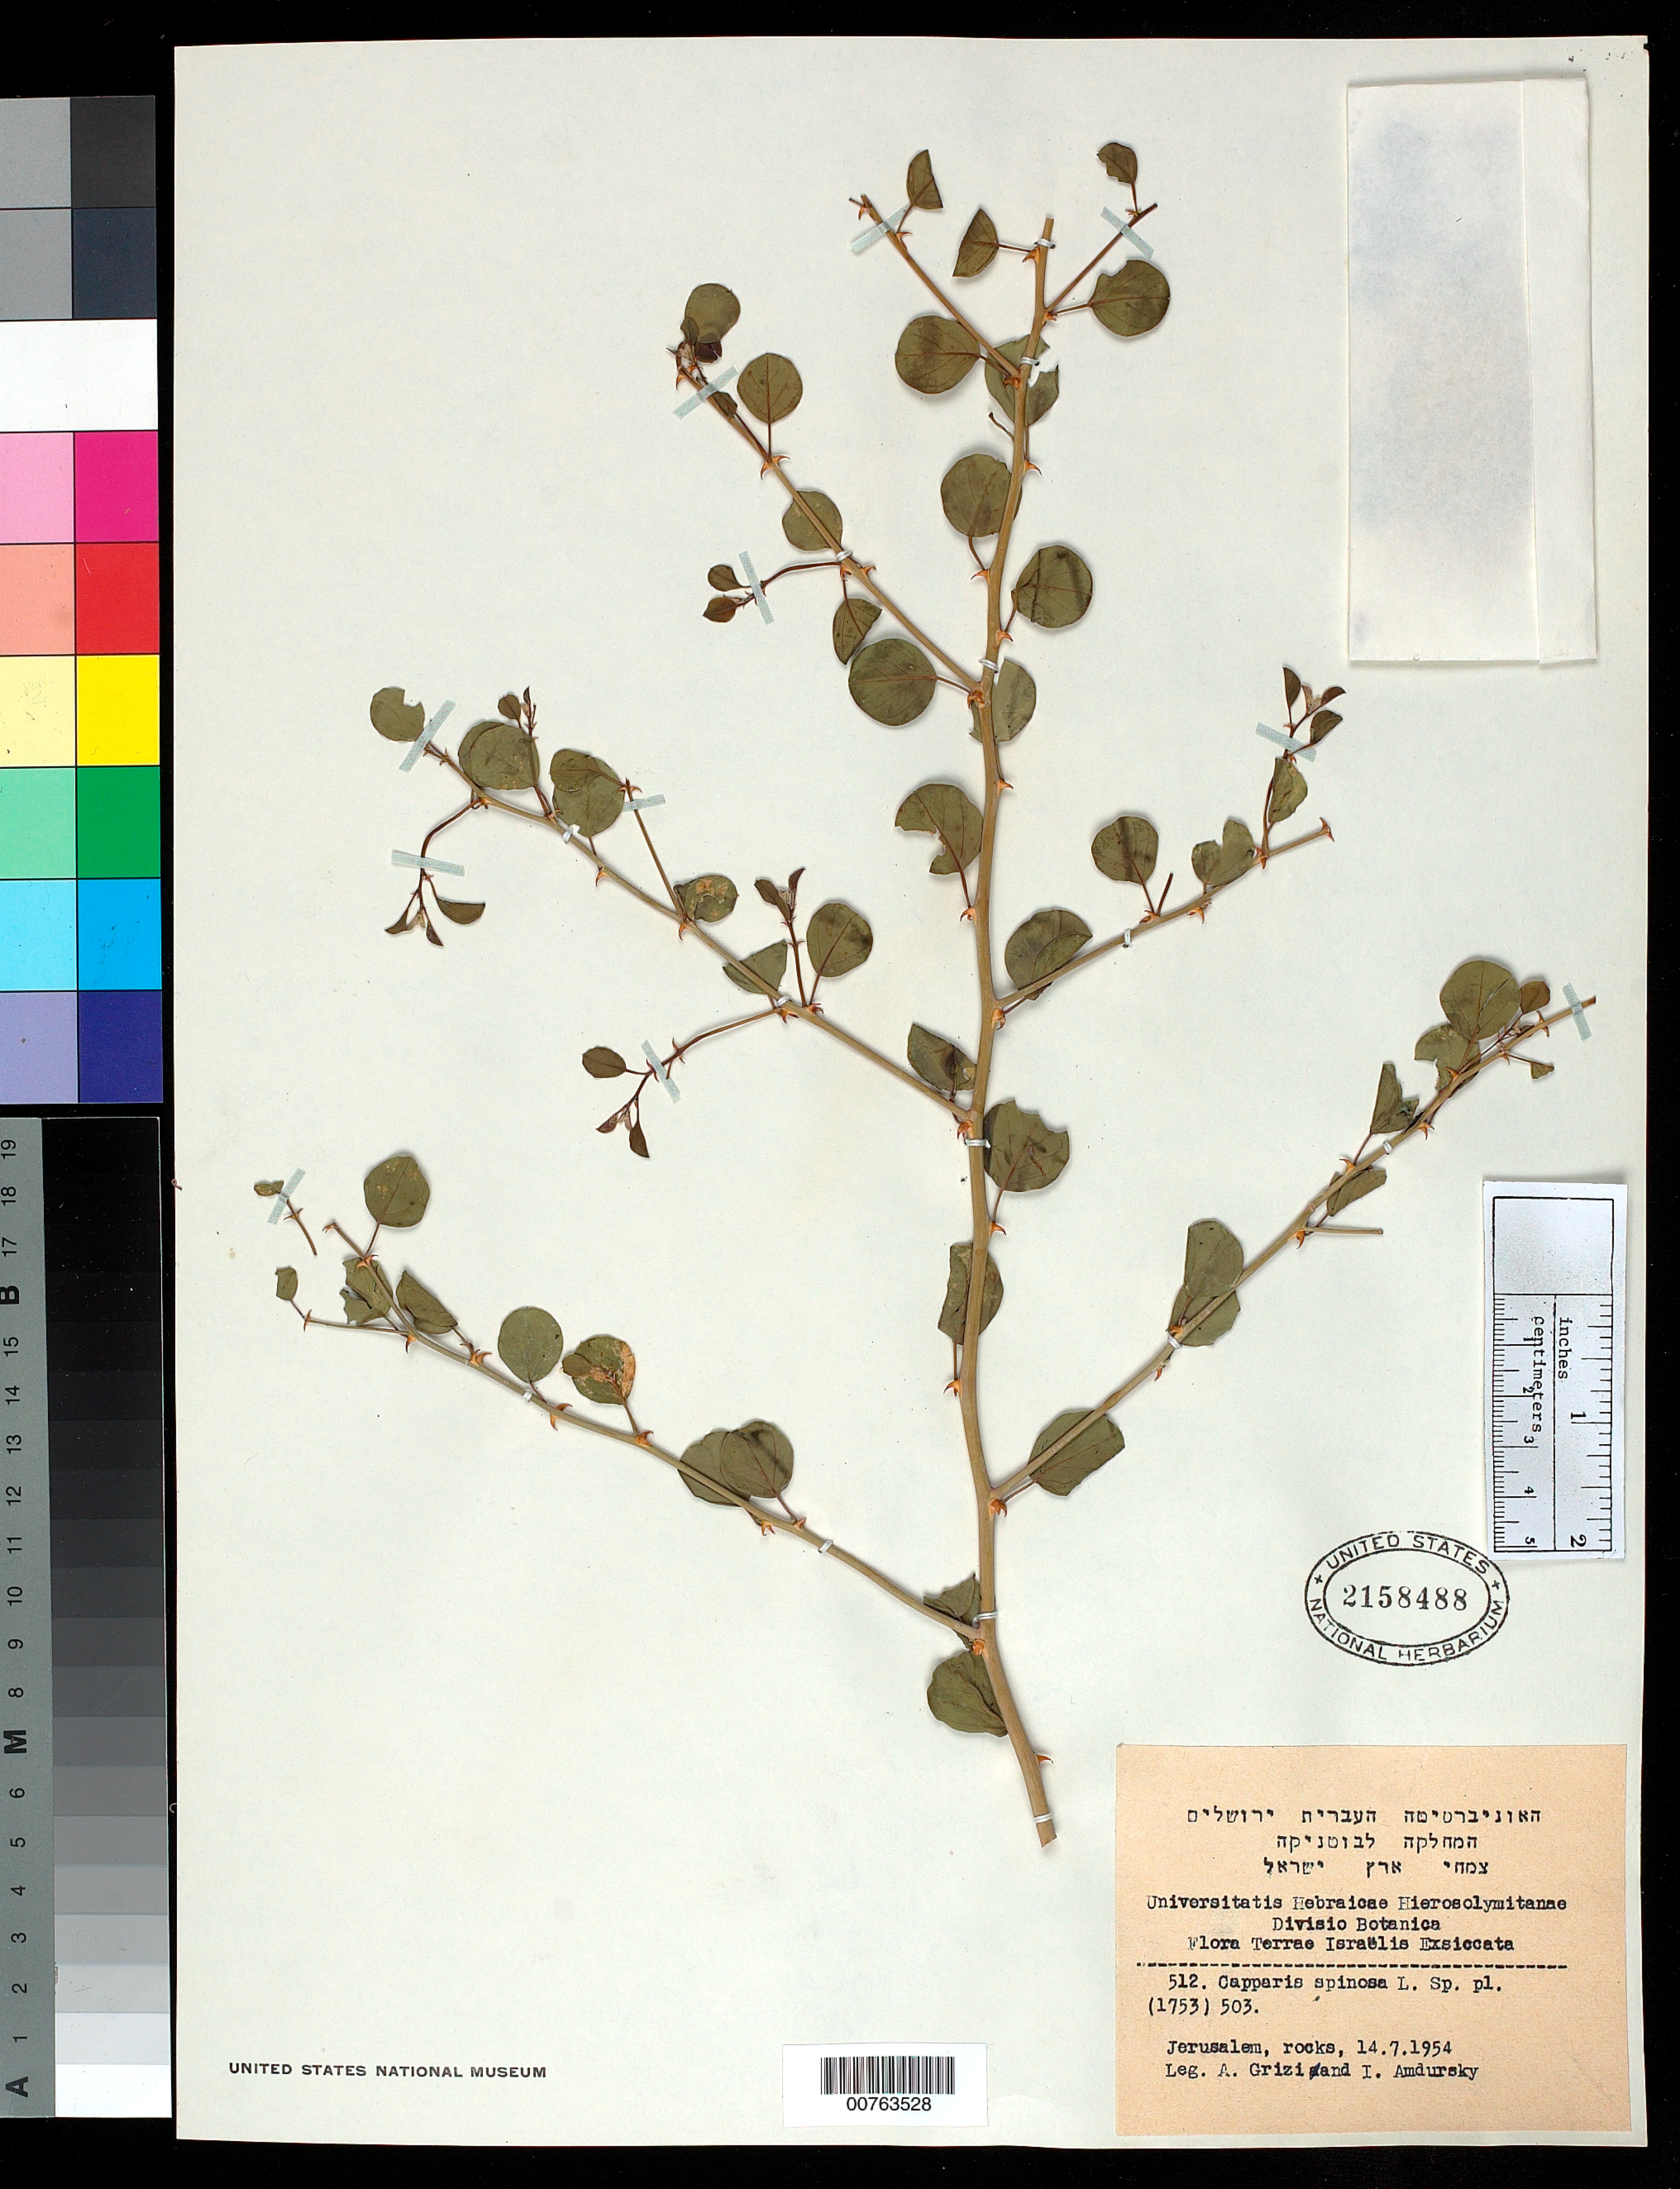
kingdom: Plantae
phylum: Tracheophyta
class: Magnoliopsida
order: Brassicales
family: Capparaceae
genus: Capparis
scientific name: Capparis spinosa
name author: L.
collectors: A. Grizi & I. Amdursky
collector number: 512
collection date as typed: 14 Jul 1954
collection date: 1954-07-14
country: Israel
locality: Jerusalem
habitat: rocks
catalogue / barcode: US 2158488